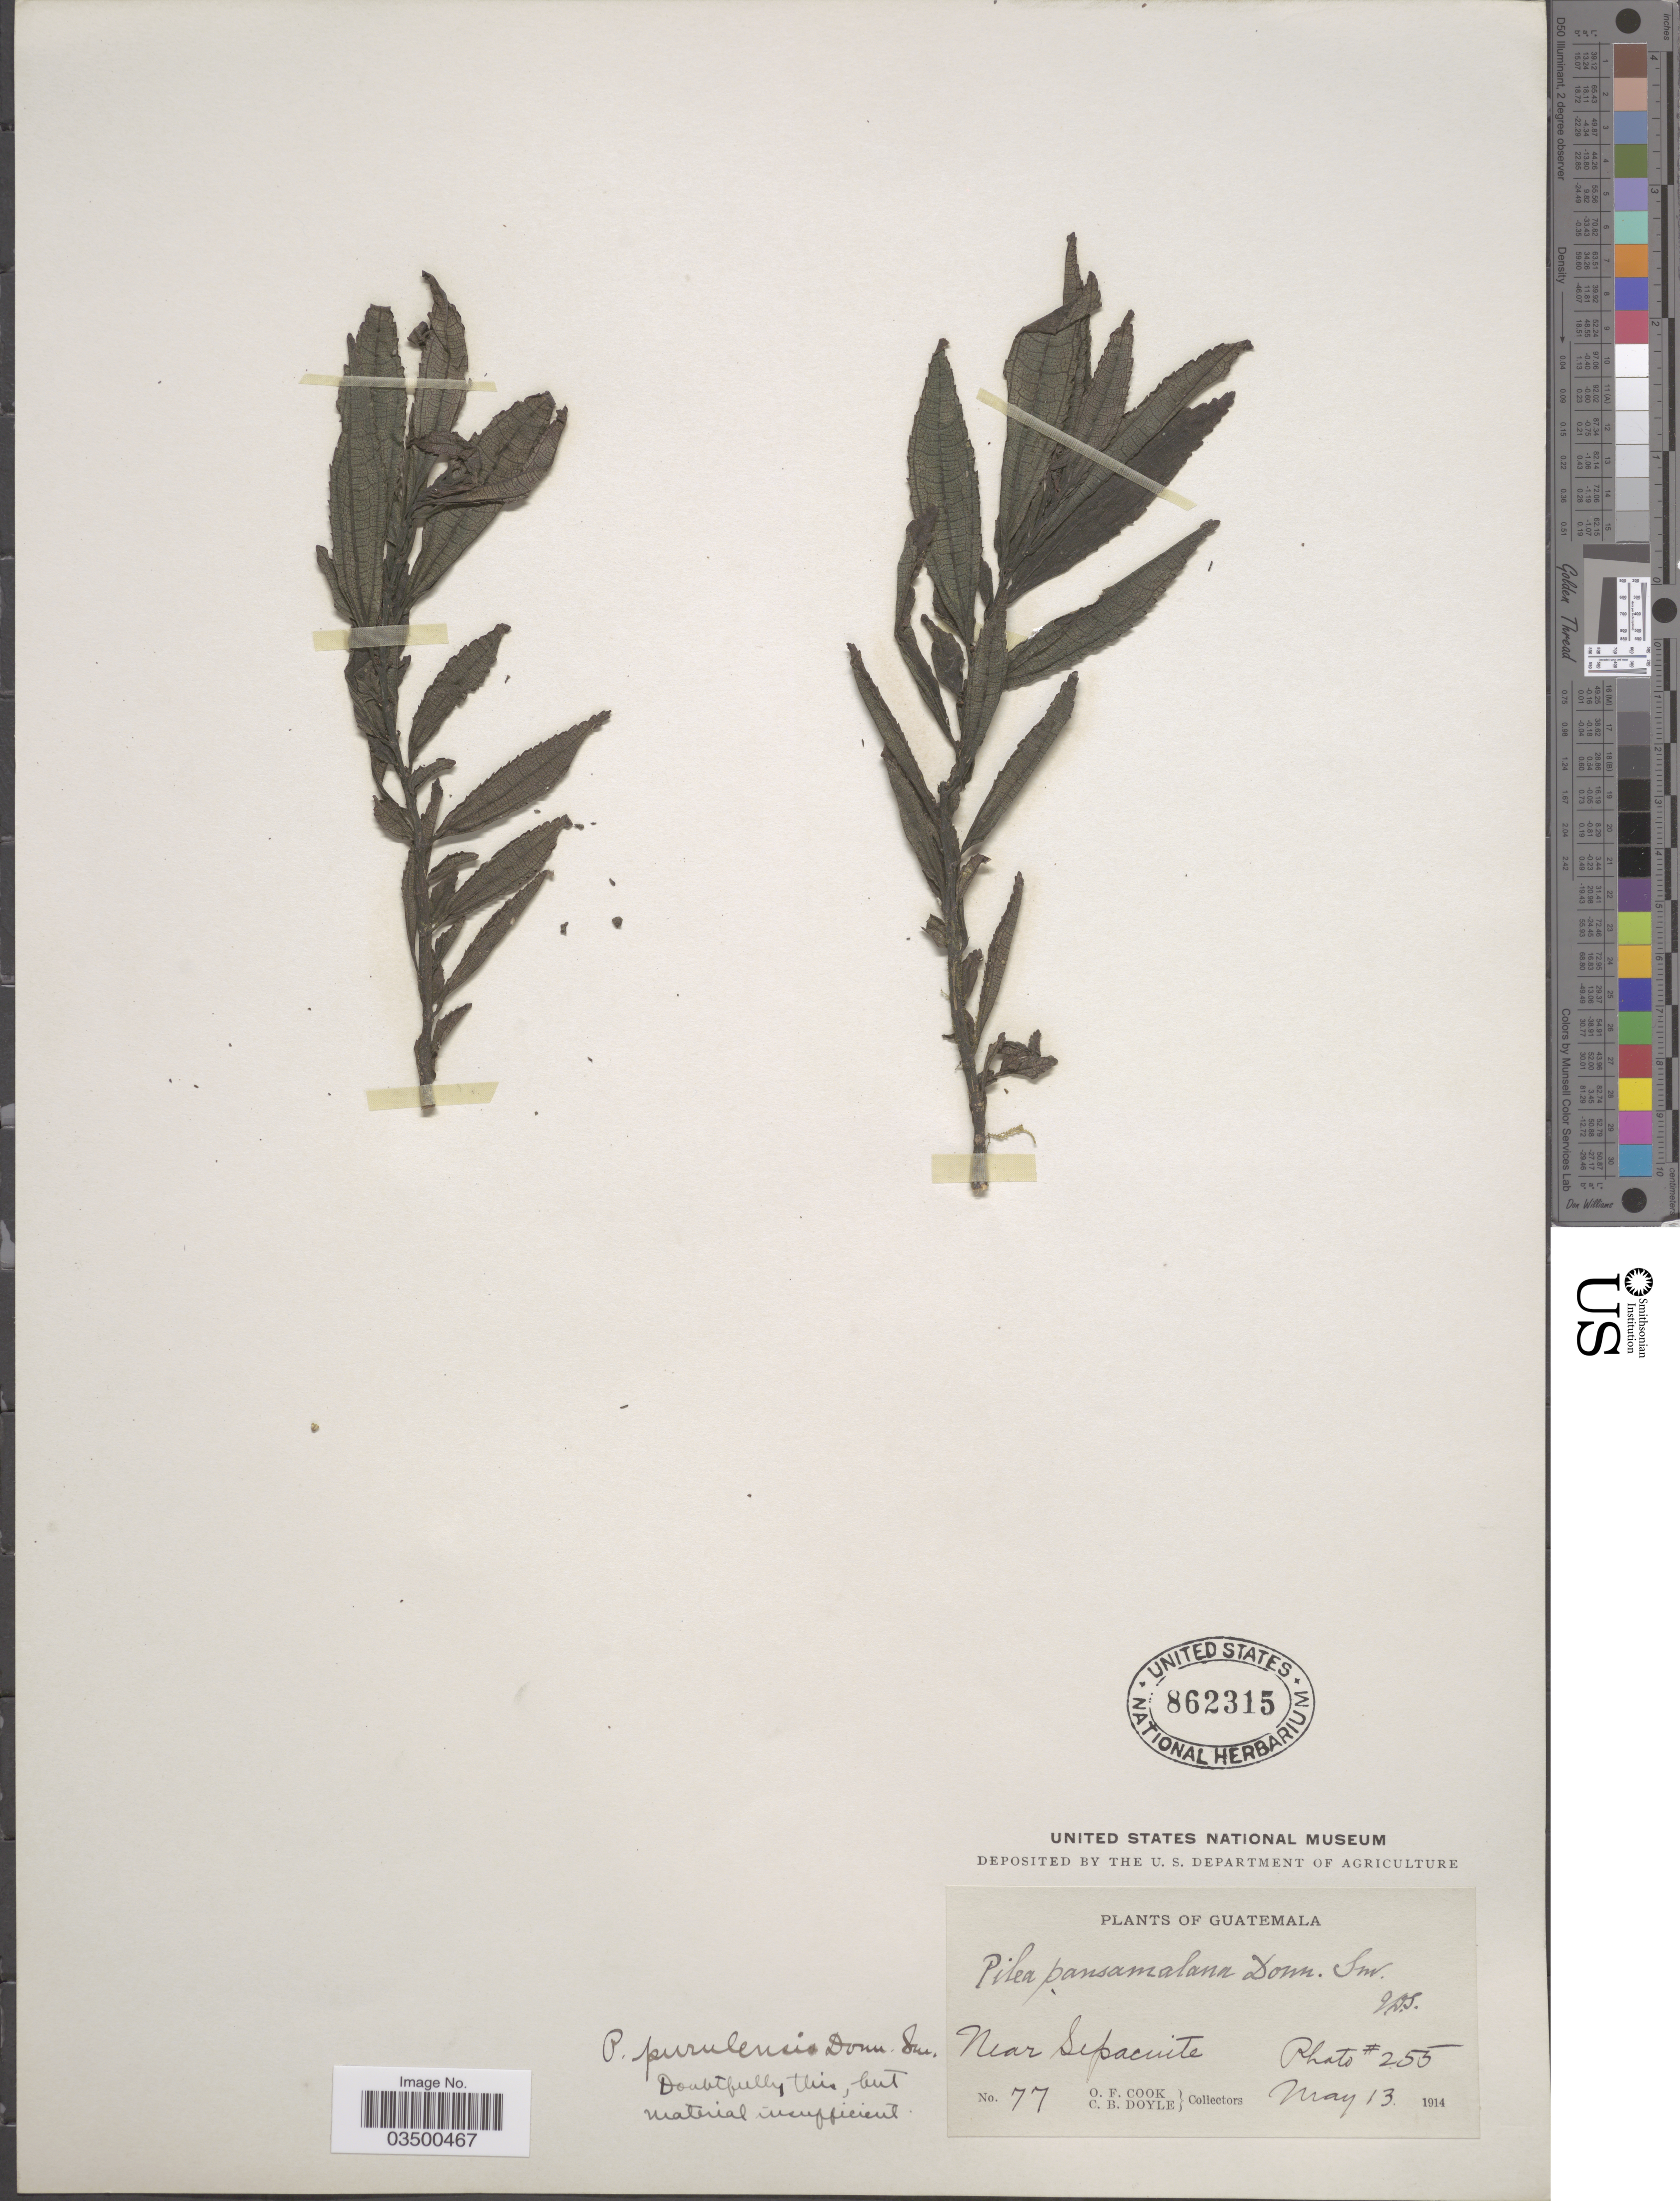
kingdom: Plantae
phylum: Tracheophyta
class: Magnoliopsida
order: Rosales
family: Urticaceae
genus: Pilea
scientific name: Pilea purulensis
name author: Donn. Sm.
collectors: O. F. Cook & C. Doyle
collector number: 77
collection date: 1914-05-13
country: Guatemala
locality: Near Sepacuite.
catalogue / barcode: US 862315